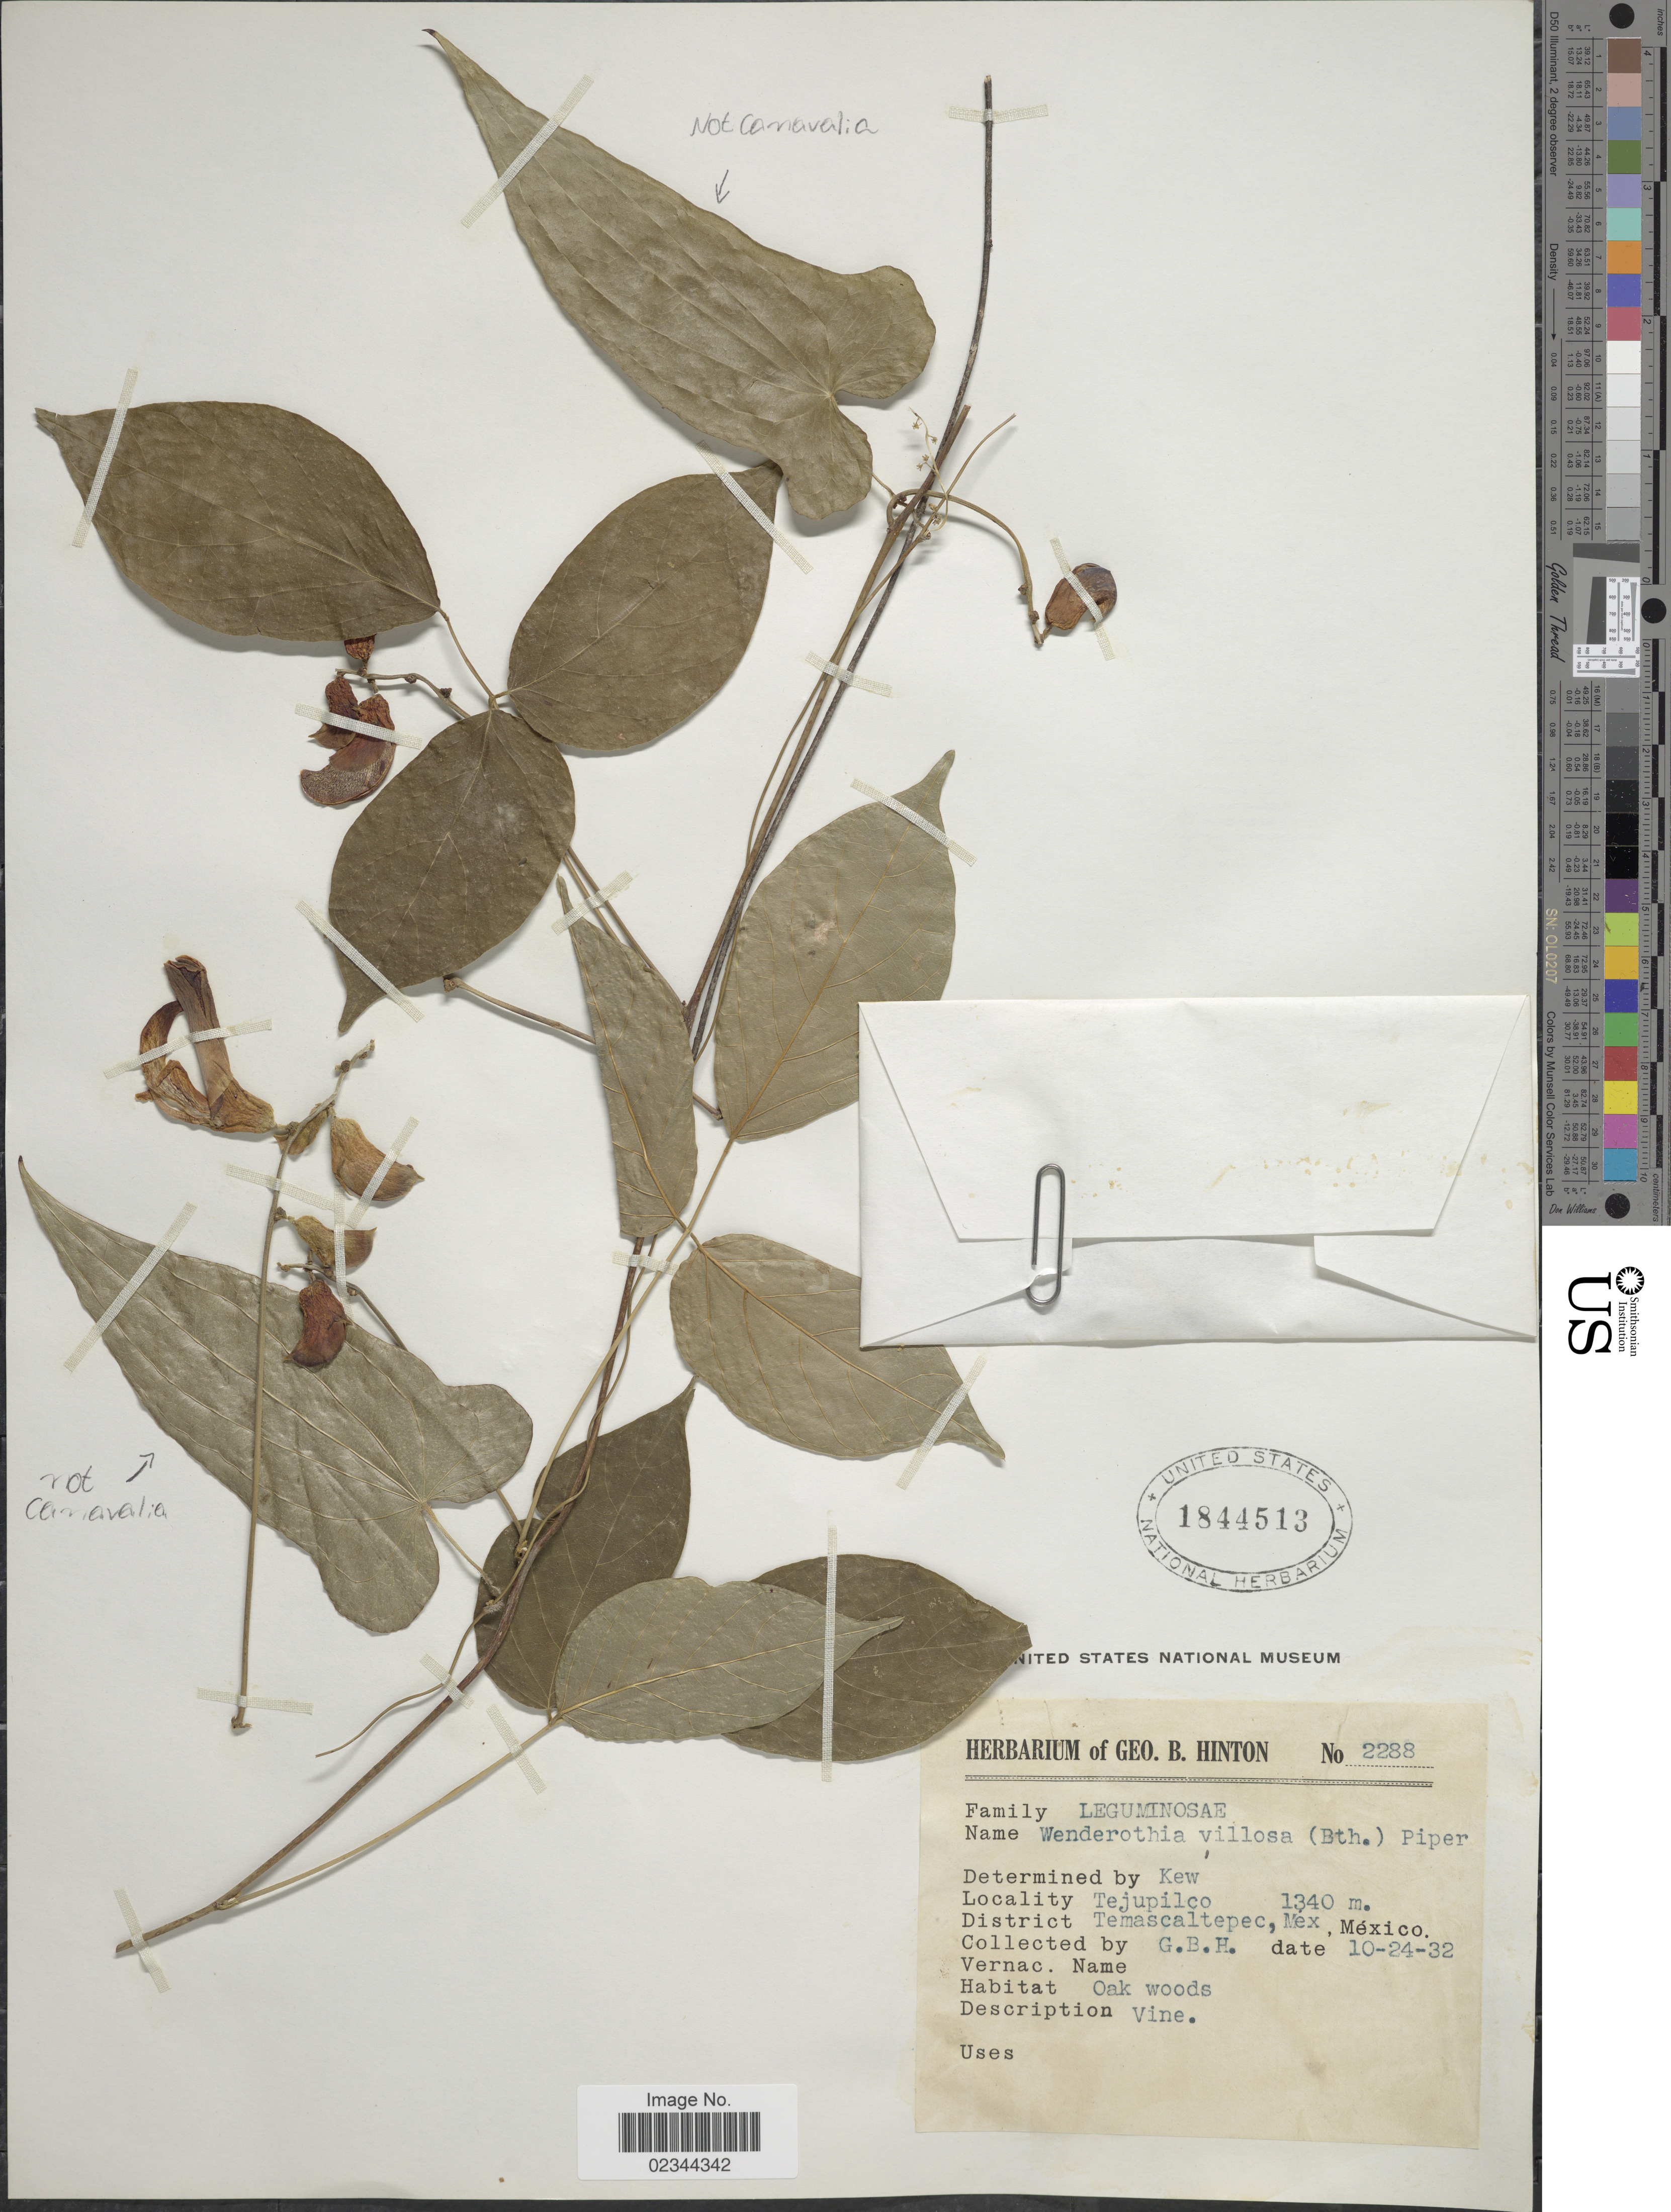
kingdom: Plantae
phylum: Tracheophyta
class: Magnoliopsida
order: Fabales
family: Fabaceae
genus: Canavalia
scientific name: Canavalia villosa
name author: Benth.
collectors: G. B. Hinton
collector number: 2288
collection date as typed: Transcribed d/m/y: 24/10/32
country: Mexico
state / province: México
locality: Tejupilco, District Temascaltepec.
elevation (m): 1340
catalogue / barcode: US 1844513